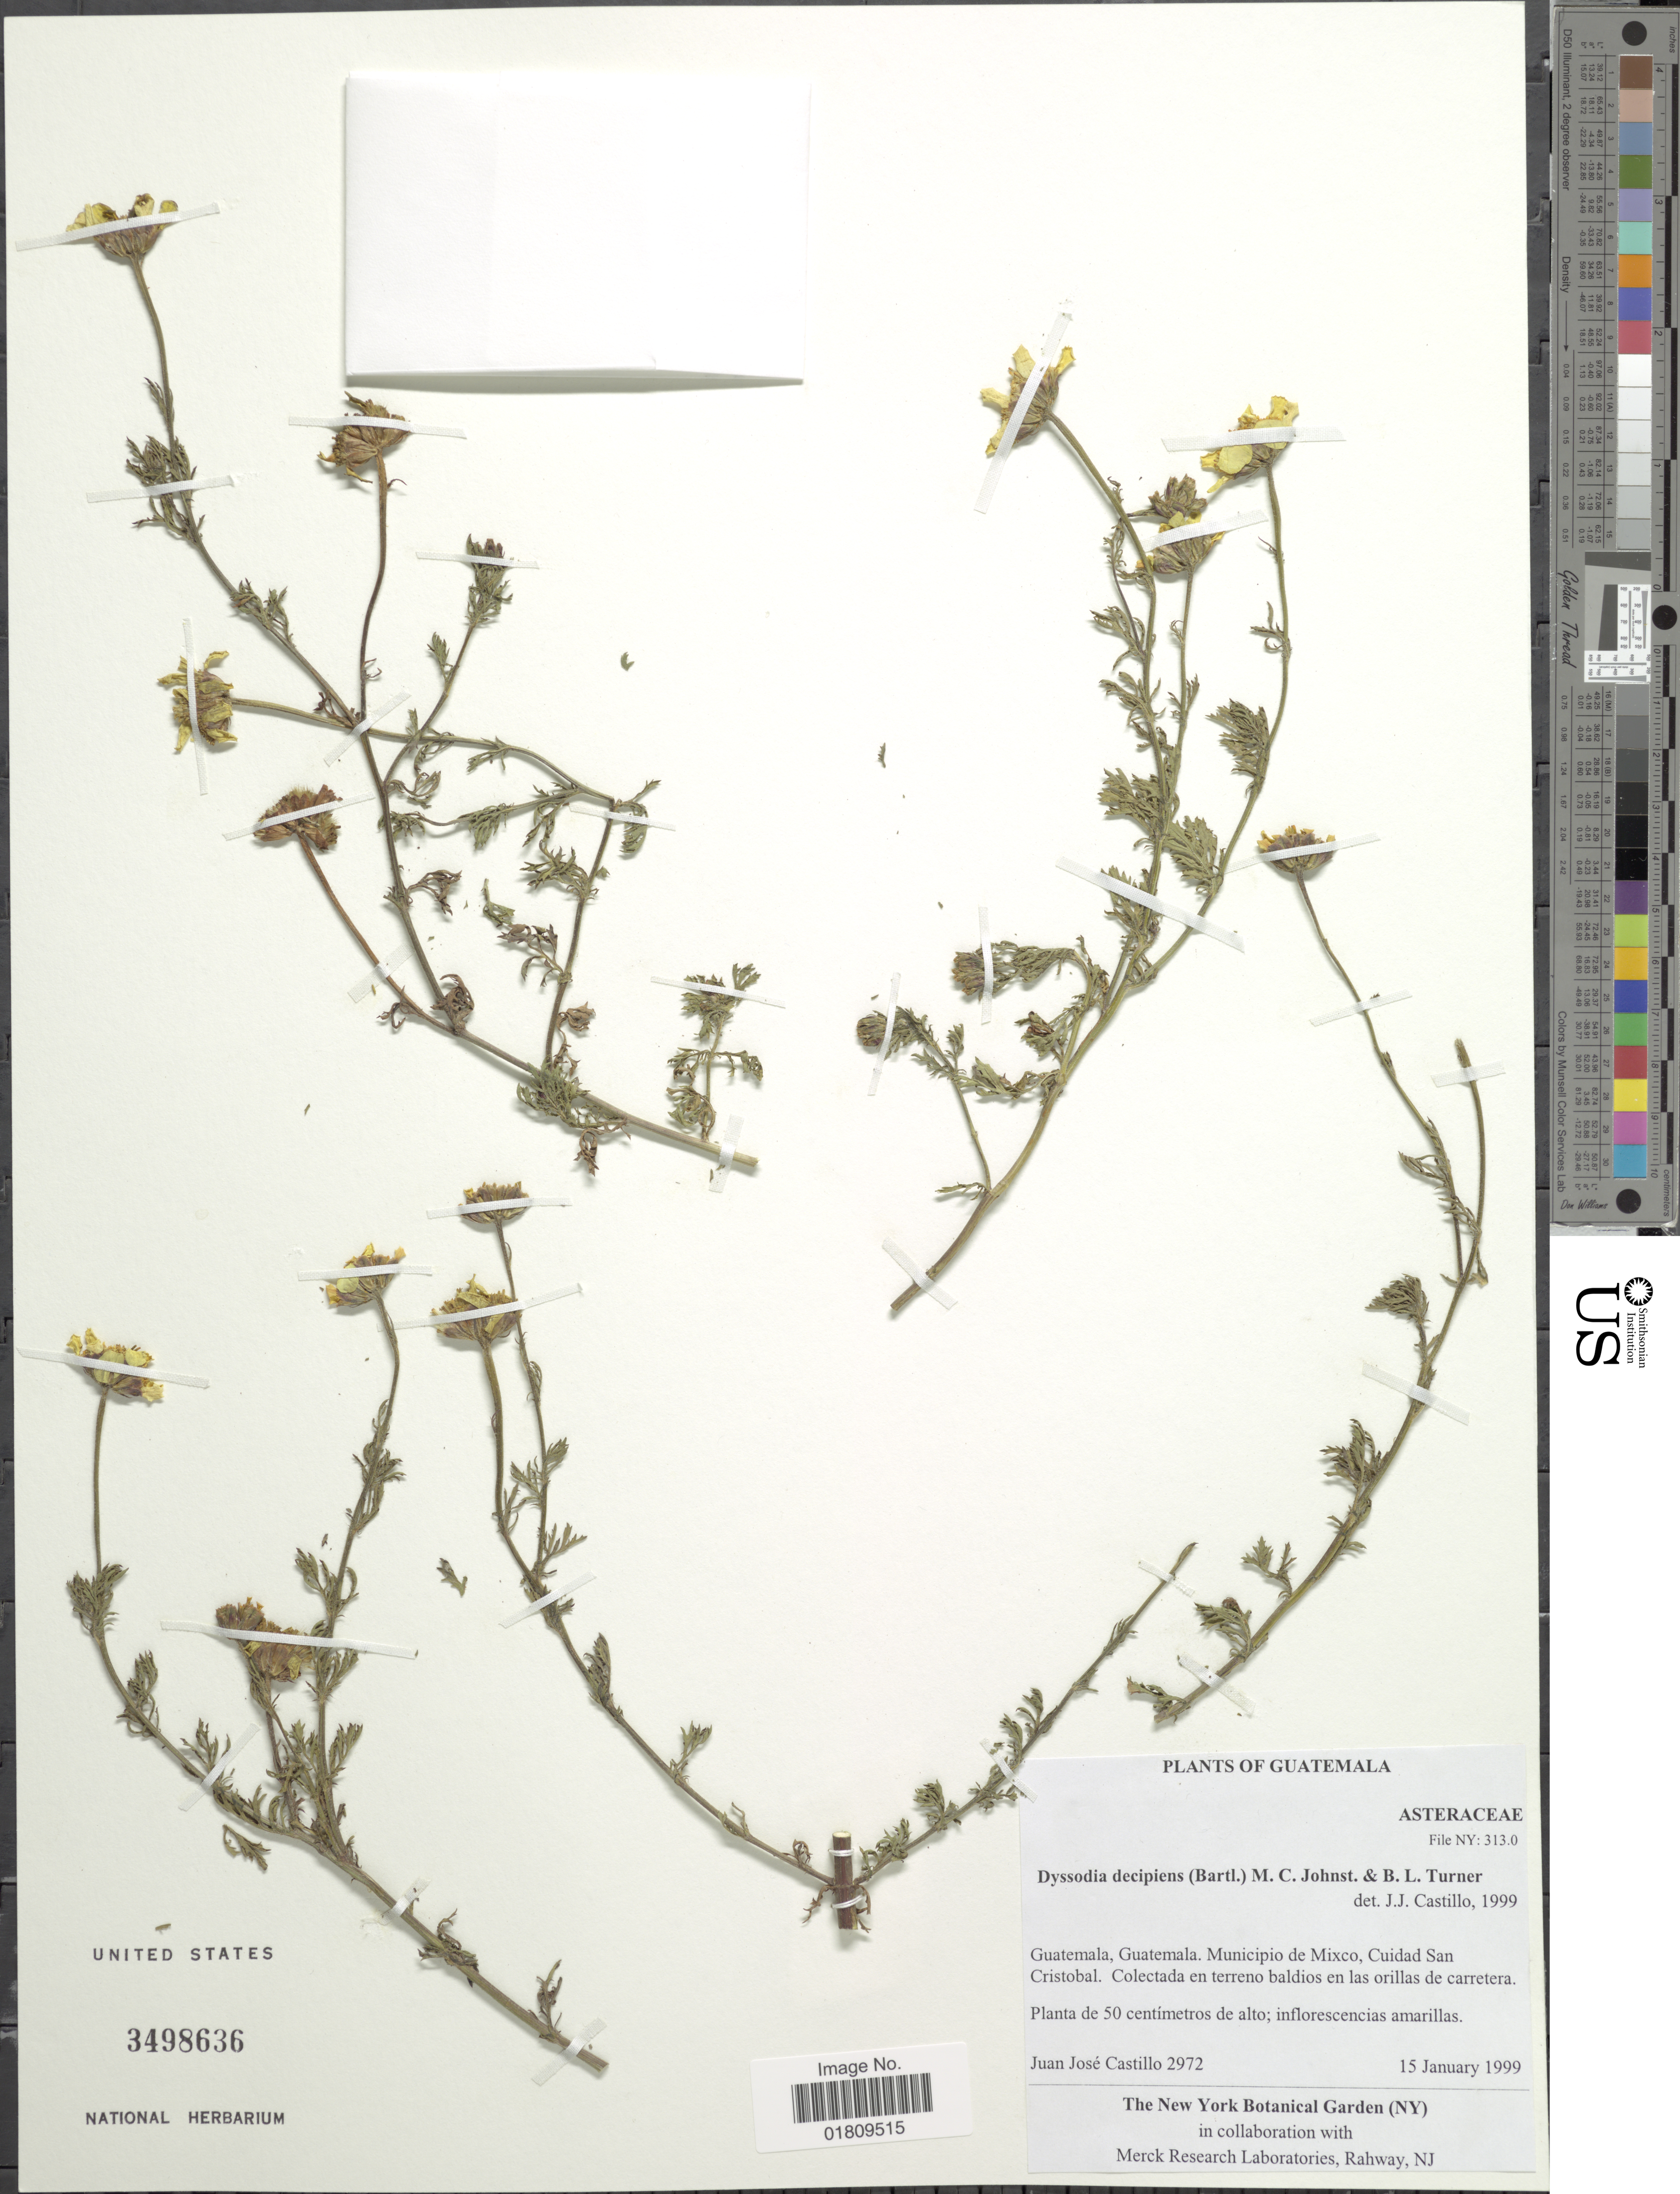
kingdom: Plantae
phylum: Tracheophyta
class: Magnoliopsida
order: Asterales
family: Asteraceae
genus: Dyssodia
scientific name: Dyssodia decipiens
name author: (Bartl.) M.C. Johnst. ex M.C. Johnst. & B.L. Turner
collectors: J. Castillo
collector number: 2972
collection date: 1999-01-15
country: Guatemala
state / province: Guatemala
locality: Municipio de Mixco, Ciudad San Cristobal, colectada en terreno baldios en las orillas de carretera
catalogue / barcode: US 3498636